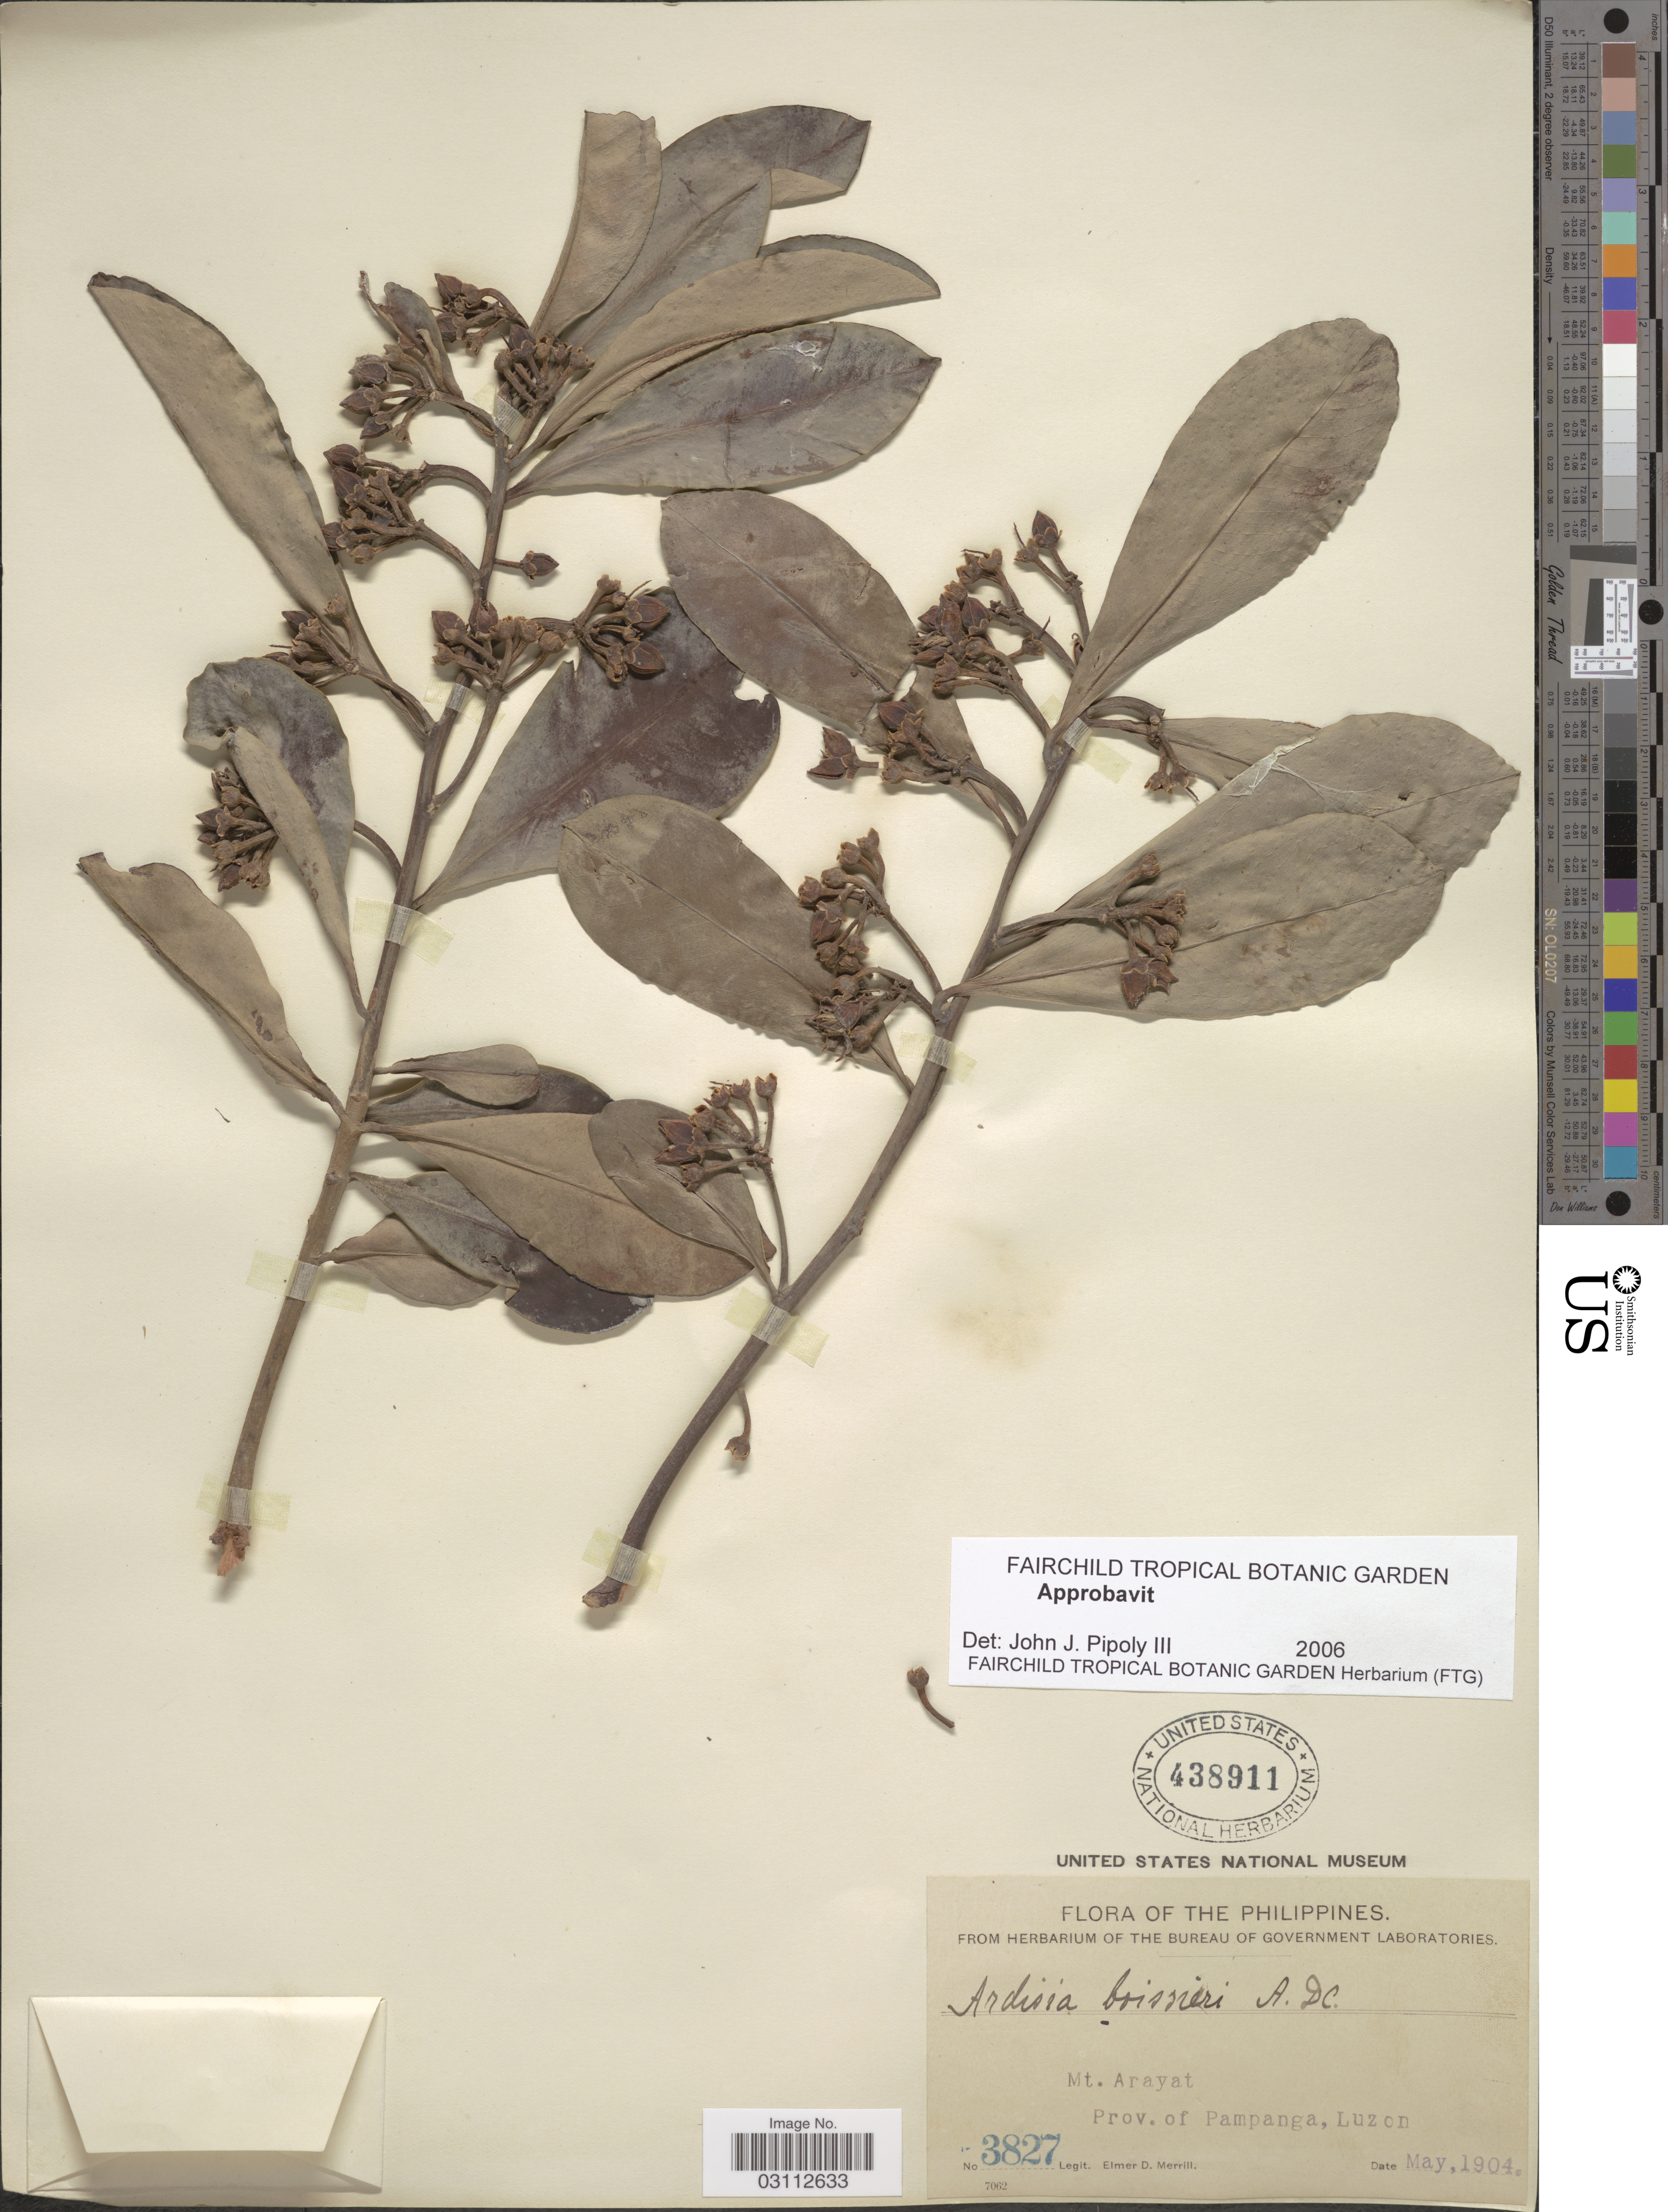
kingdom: Plantae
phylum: Tracheophyta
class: Magnoliopsida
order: Ericales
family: Primulaceae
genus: Ardisia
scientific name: Ardisia boissieri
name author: A. DC.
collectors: E. D. Merrill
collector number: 3827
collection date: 1904-05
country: Philippines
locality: Mt. Arayat, Prov. of Pampanga, Luzon.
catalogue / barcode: US 438911